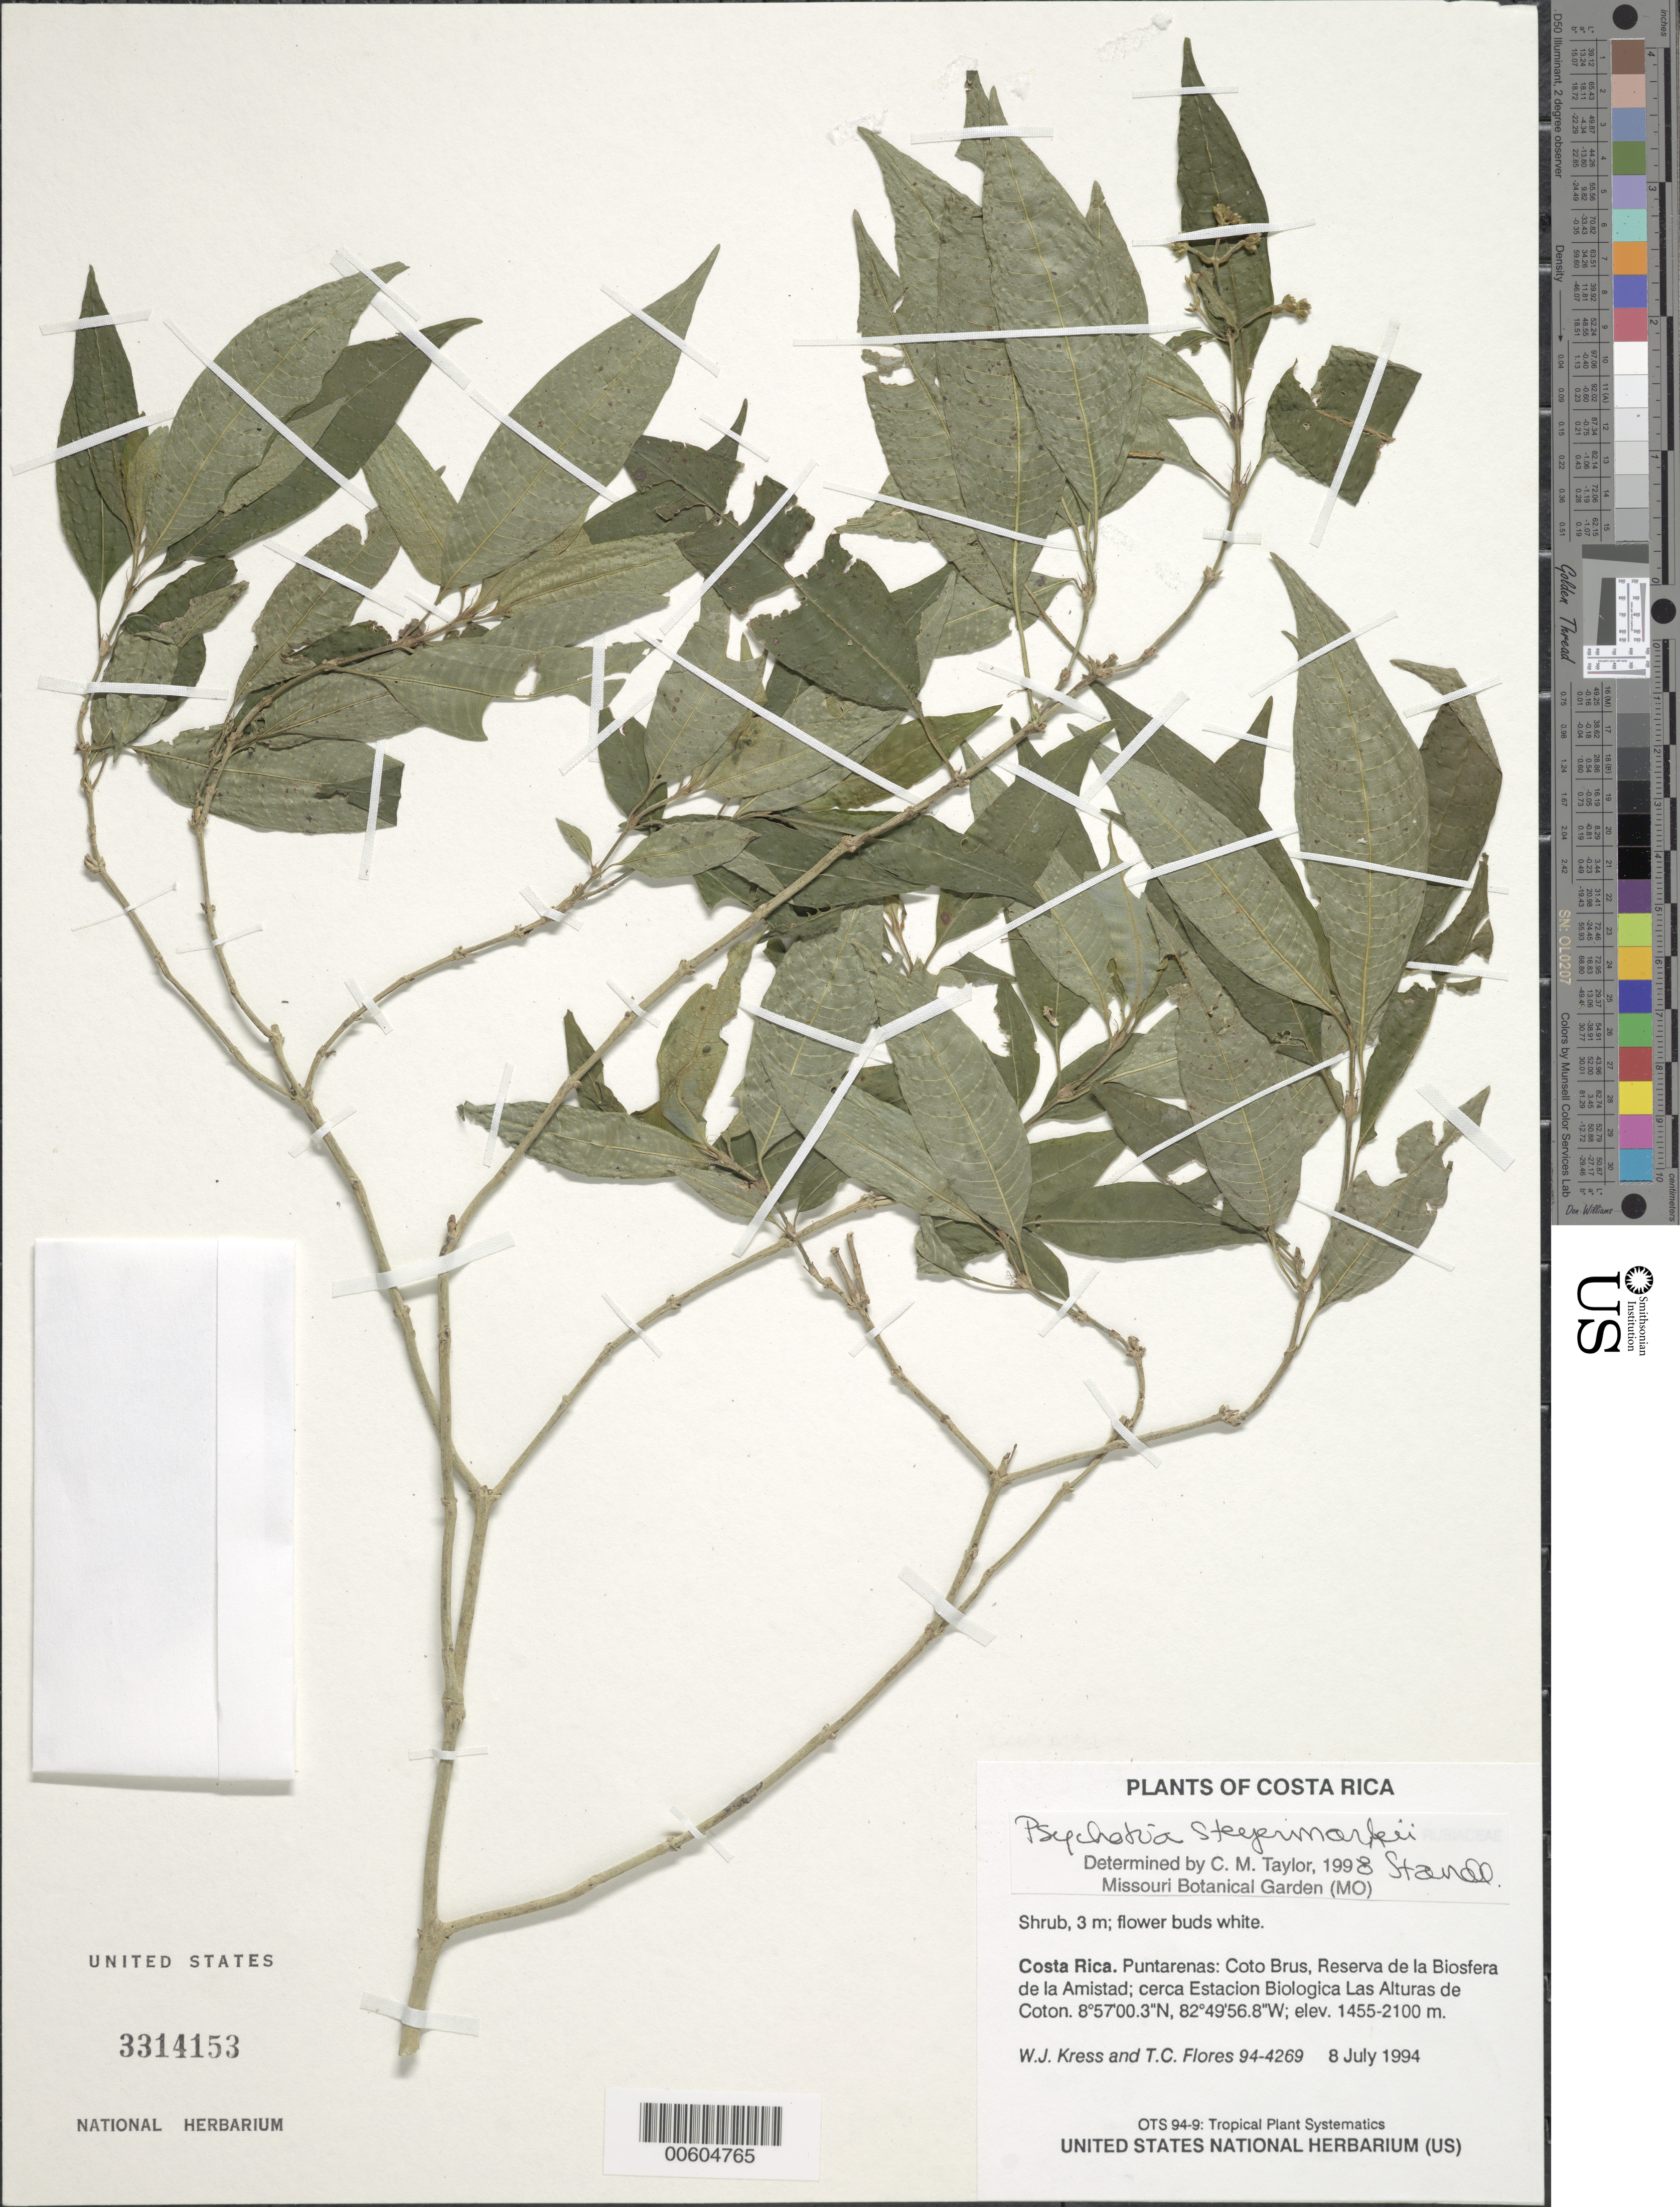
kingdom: Plantae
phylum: Tracheophyta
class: Magnoliopsida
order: Gentianales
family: Rubiaceae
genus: Psychotria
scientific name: Psychotria steyermarkii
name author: Standl.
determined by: Taylor, Charlotte M.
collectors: W. J. Kress & T. C. Flores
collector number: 94-4269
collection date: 1994-07-08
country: Costa Rica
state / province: Puntarenas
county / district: Coto Brus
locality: Reserva de la Bioisfera le la amistad; Near Las Alturas de Coton Biological Station.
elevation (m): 1455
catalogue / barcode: US 3314153